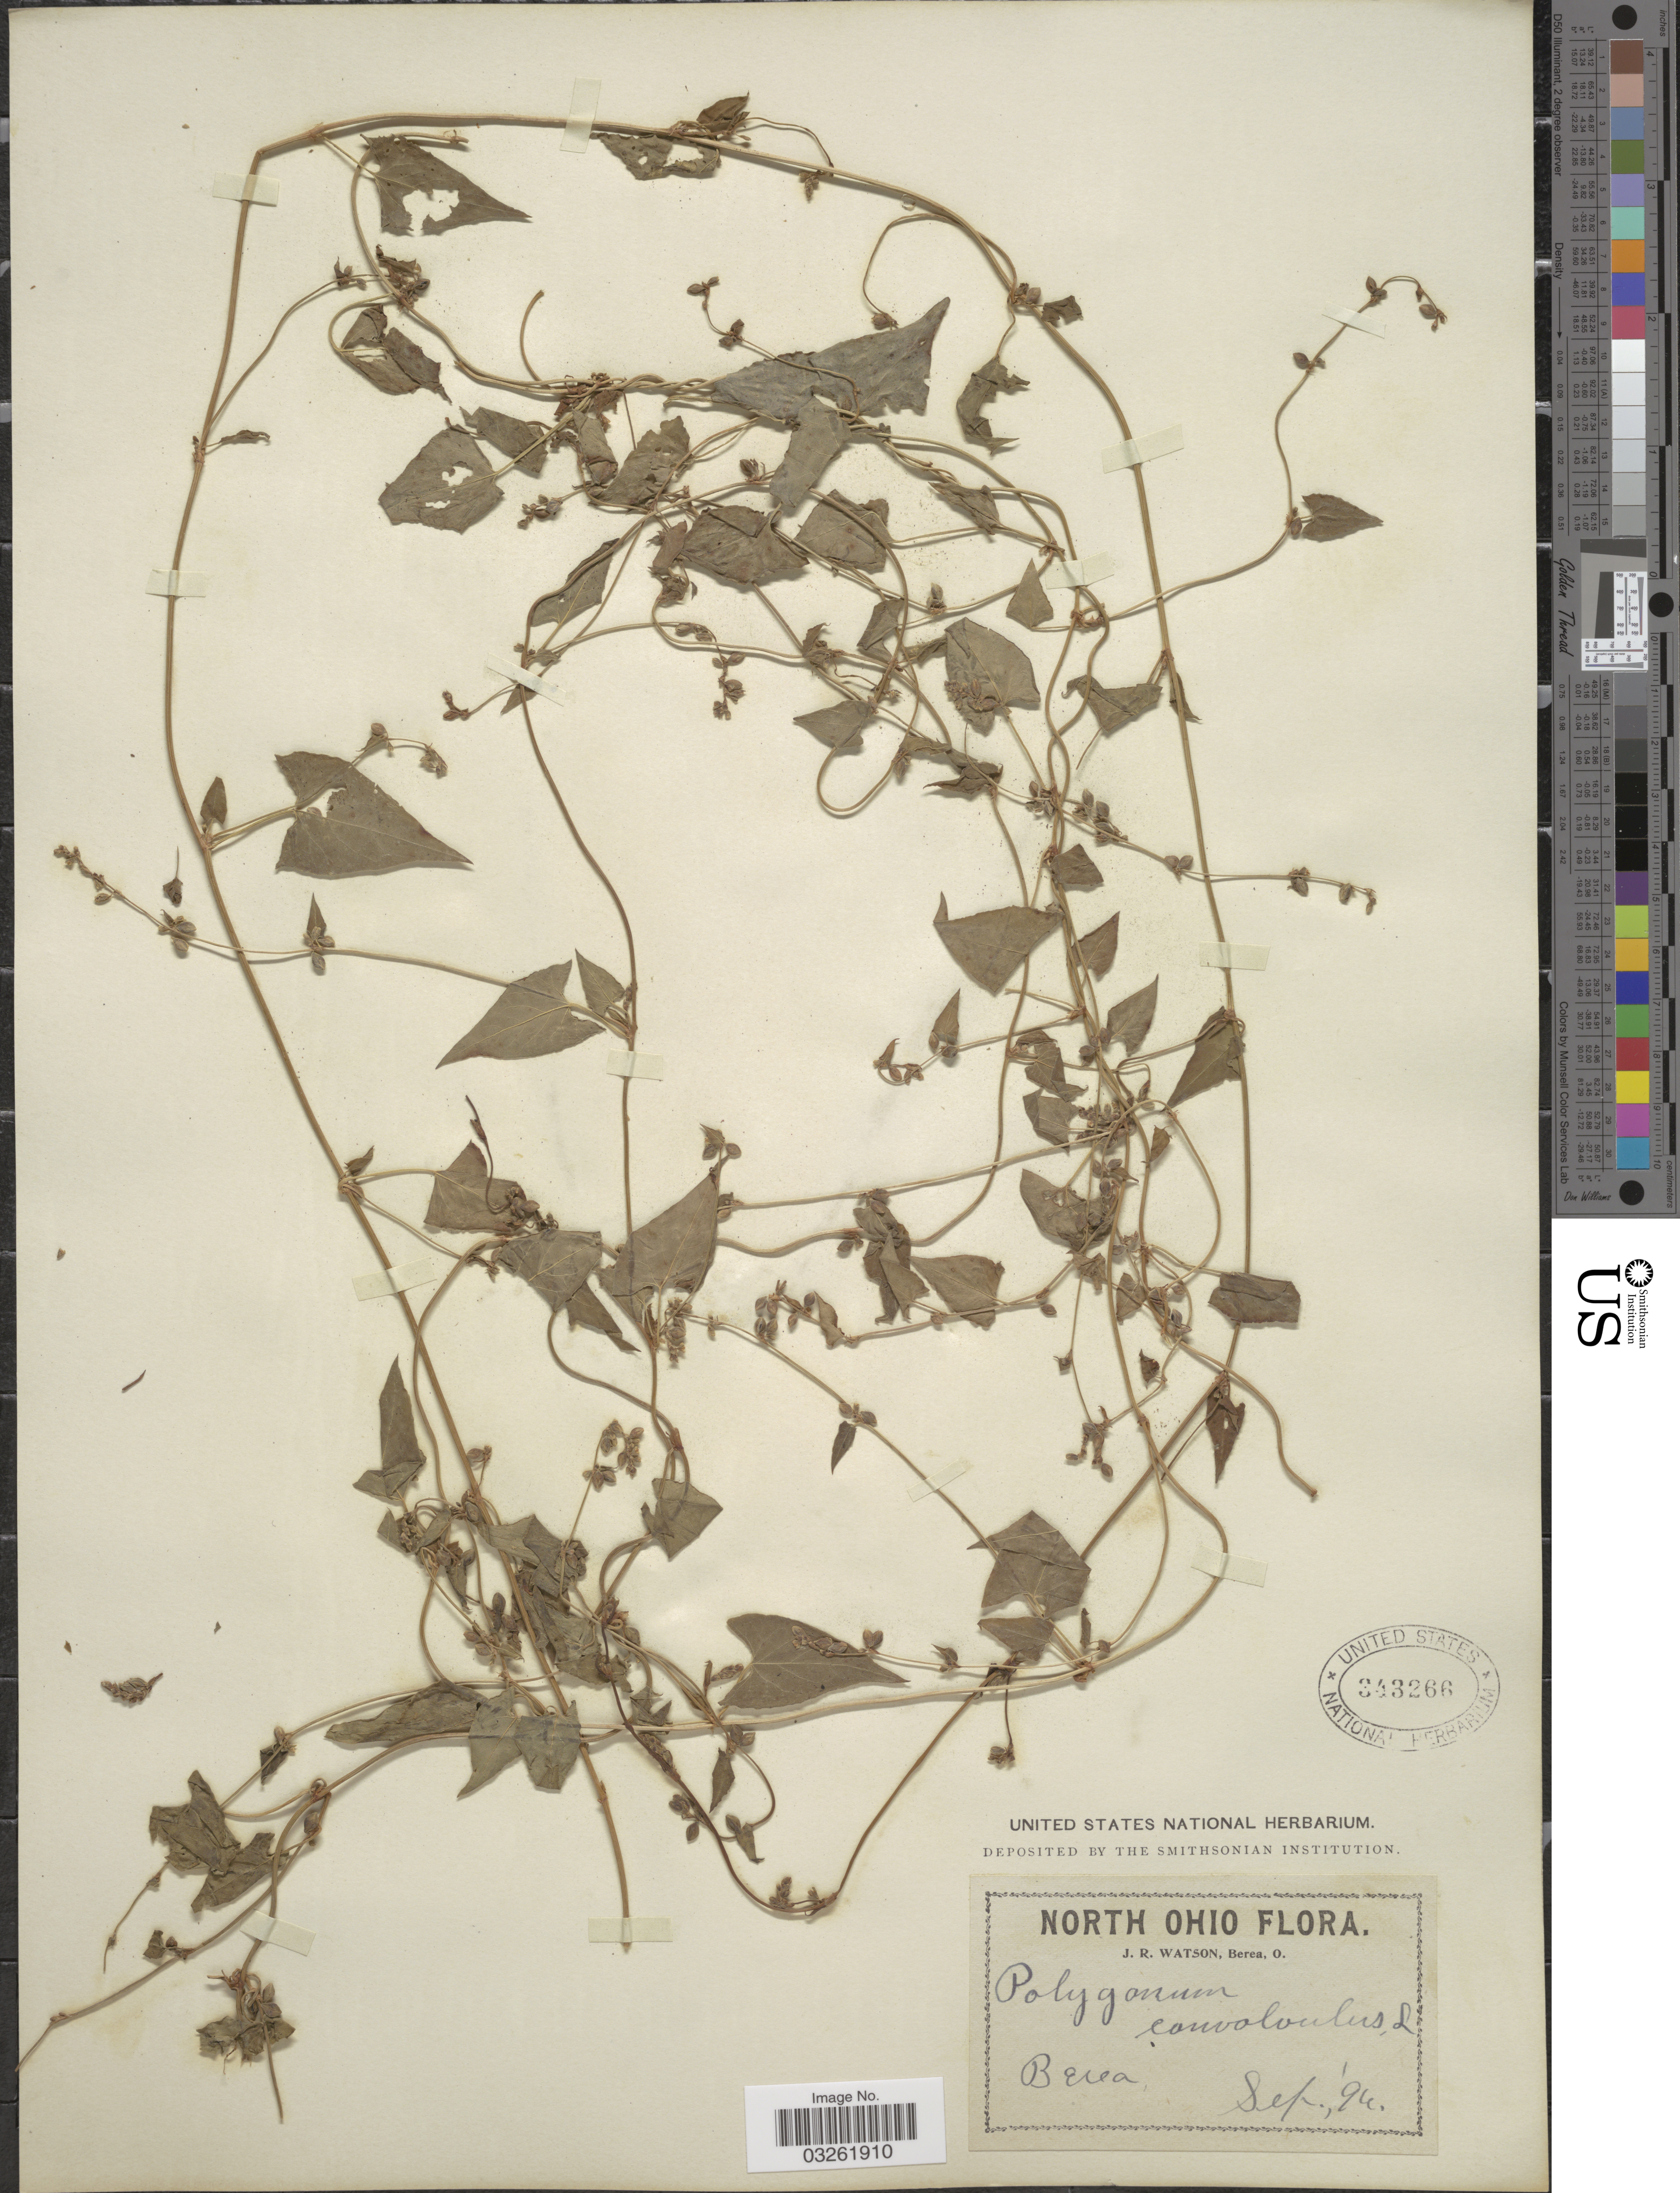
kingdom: Plantae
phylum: Tracheophyta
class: Magnoliopsida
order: Caryophyllales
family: Polygonaceae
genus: Fallopia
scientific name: Fallopia convolvulus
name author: (L.) Á. Löve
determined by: Strong, M. T., (US), Smithsonian Institution - National Museum of Natural History (UNITED STATES)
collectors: J. R. Watson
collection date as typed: Transcribed d/m/y: /9/94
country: United States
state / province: Ohio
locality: North Ohio. Berea.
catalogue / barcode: US 343266